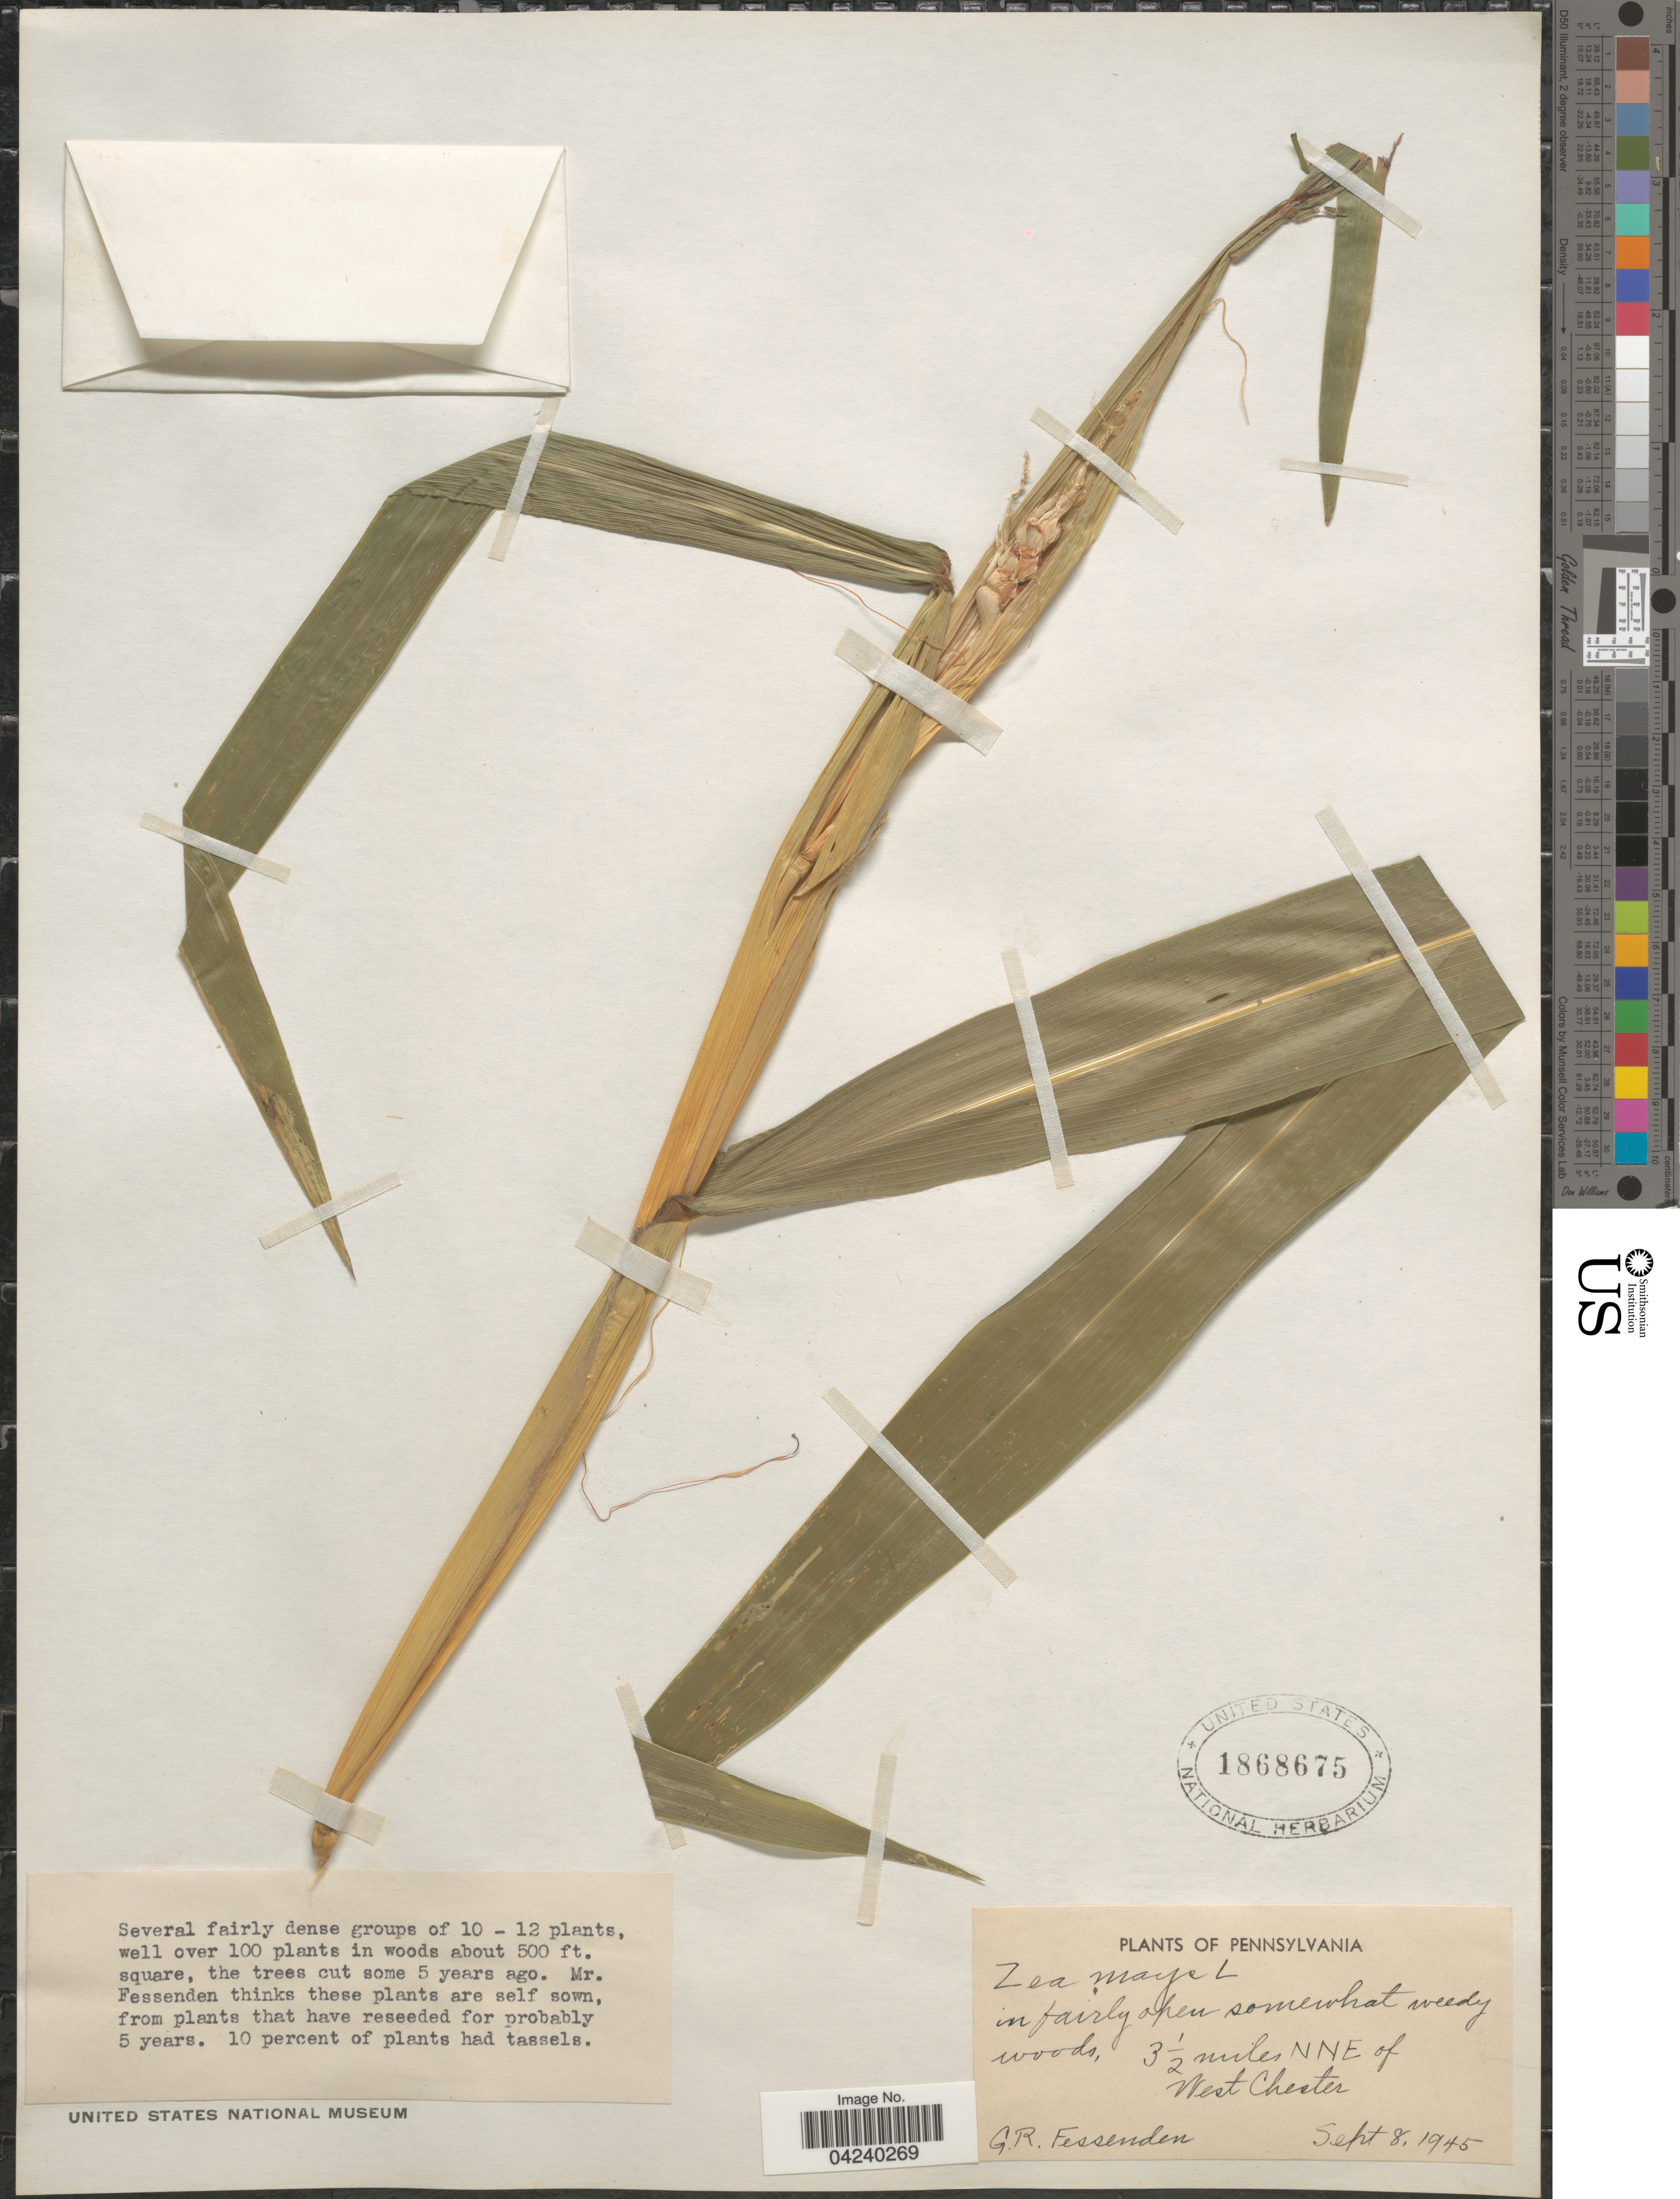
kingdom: Plantae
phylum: Tracheophyta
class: Liliopsida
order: Poales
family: Poaceae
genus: Zea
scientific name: Zea mays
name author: L.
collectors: G. Fessenden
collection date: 1945-09-08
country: United States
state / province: Pennsylvania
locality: In fairly open somewhat weedy woods, 3½ miles NNE of West Chester.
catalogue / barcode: US 1868675